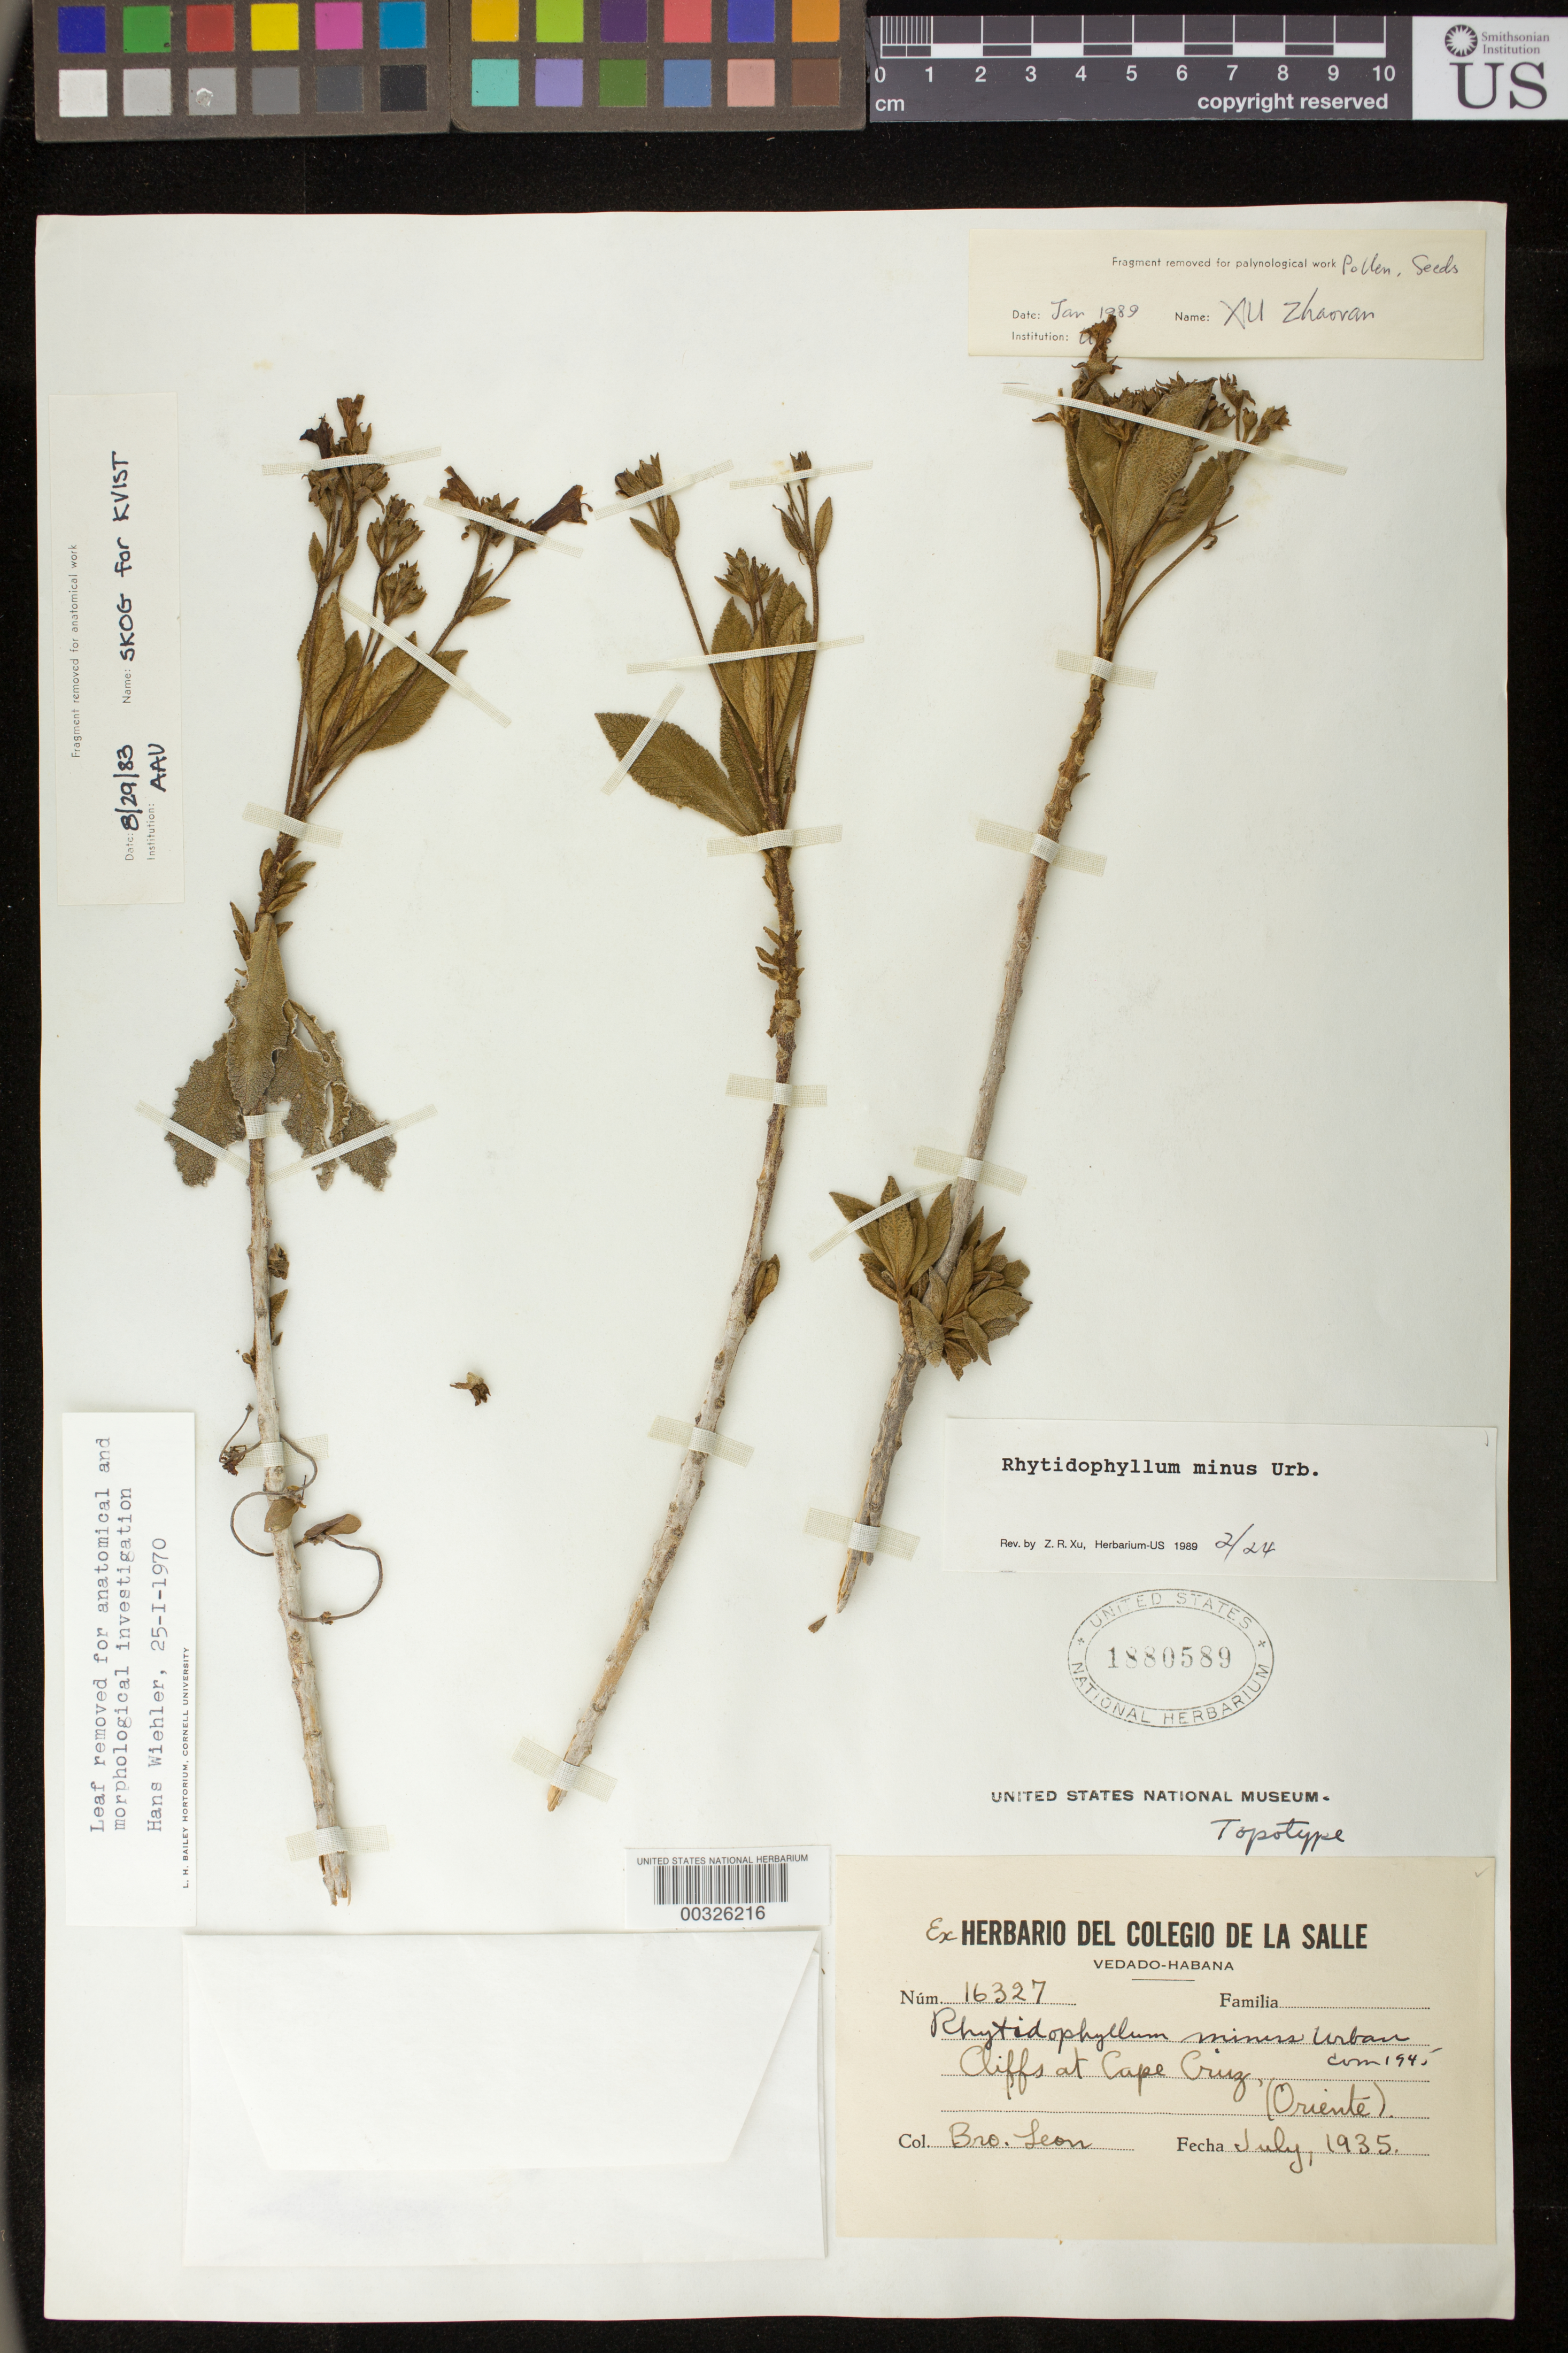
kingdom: Plantae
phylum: Tracheophyta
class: Magnoliopsida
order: Lamiales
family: Gesneriaceae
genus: Rhytidophyllum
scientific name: Rhytidophyllum minus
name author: Urb.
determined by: Skog, Laurence E.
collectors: F. Leon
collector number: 16327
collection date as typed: Jul 1935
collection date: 1935-07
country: Cuba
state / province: Oriente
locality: Cape Cruz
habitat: Cliffs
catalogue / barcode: US 1880589